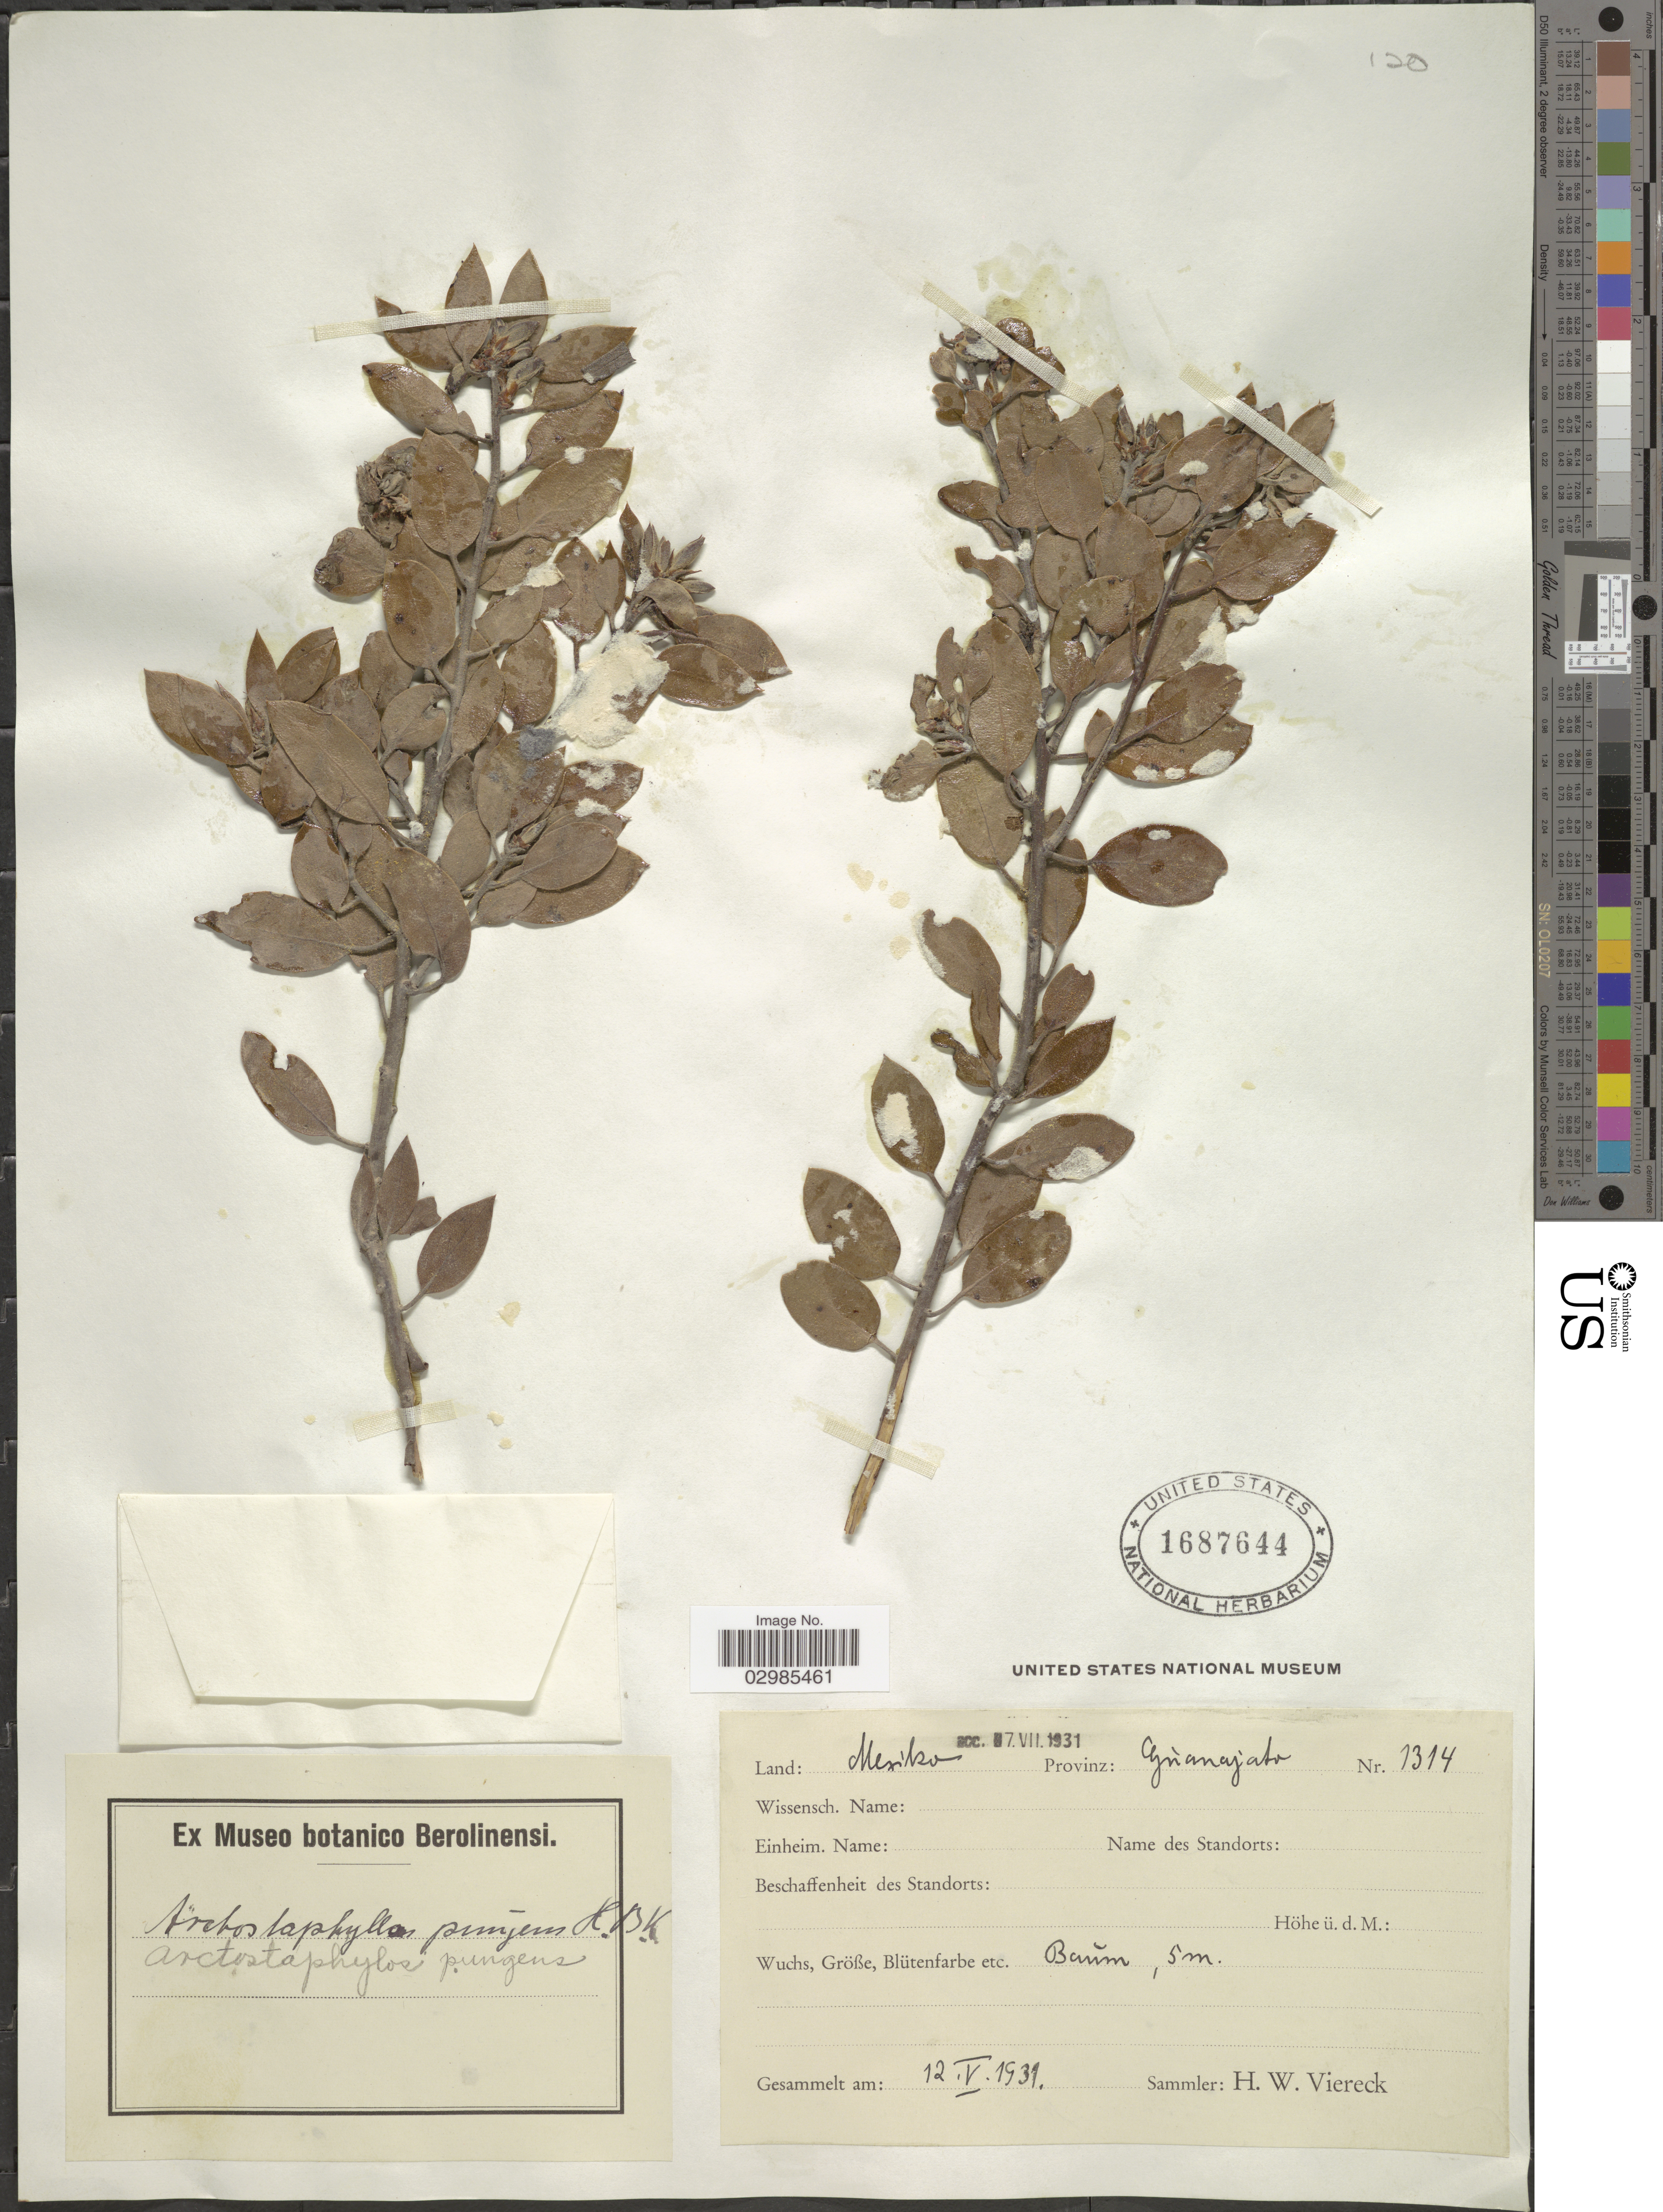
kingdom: Plantae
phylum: Tracheophyta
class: Magnoliopsida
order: Ericales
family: Ericaceae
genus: Arctostaphylos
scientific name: Arctostaphylos pungens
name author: Kunth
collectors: H. W. Viereck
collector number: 1314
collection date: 1931-05-12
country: Mexico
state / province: Guanajuato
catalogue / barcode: US 1687644